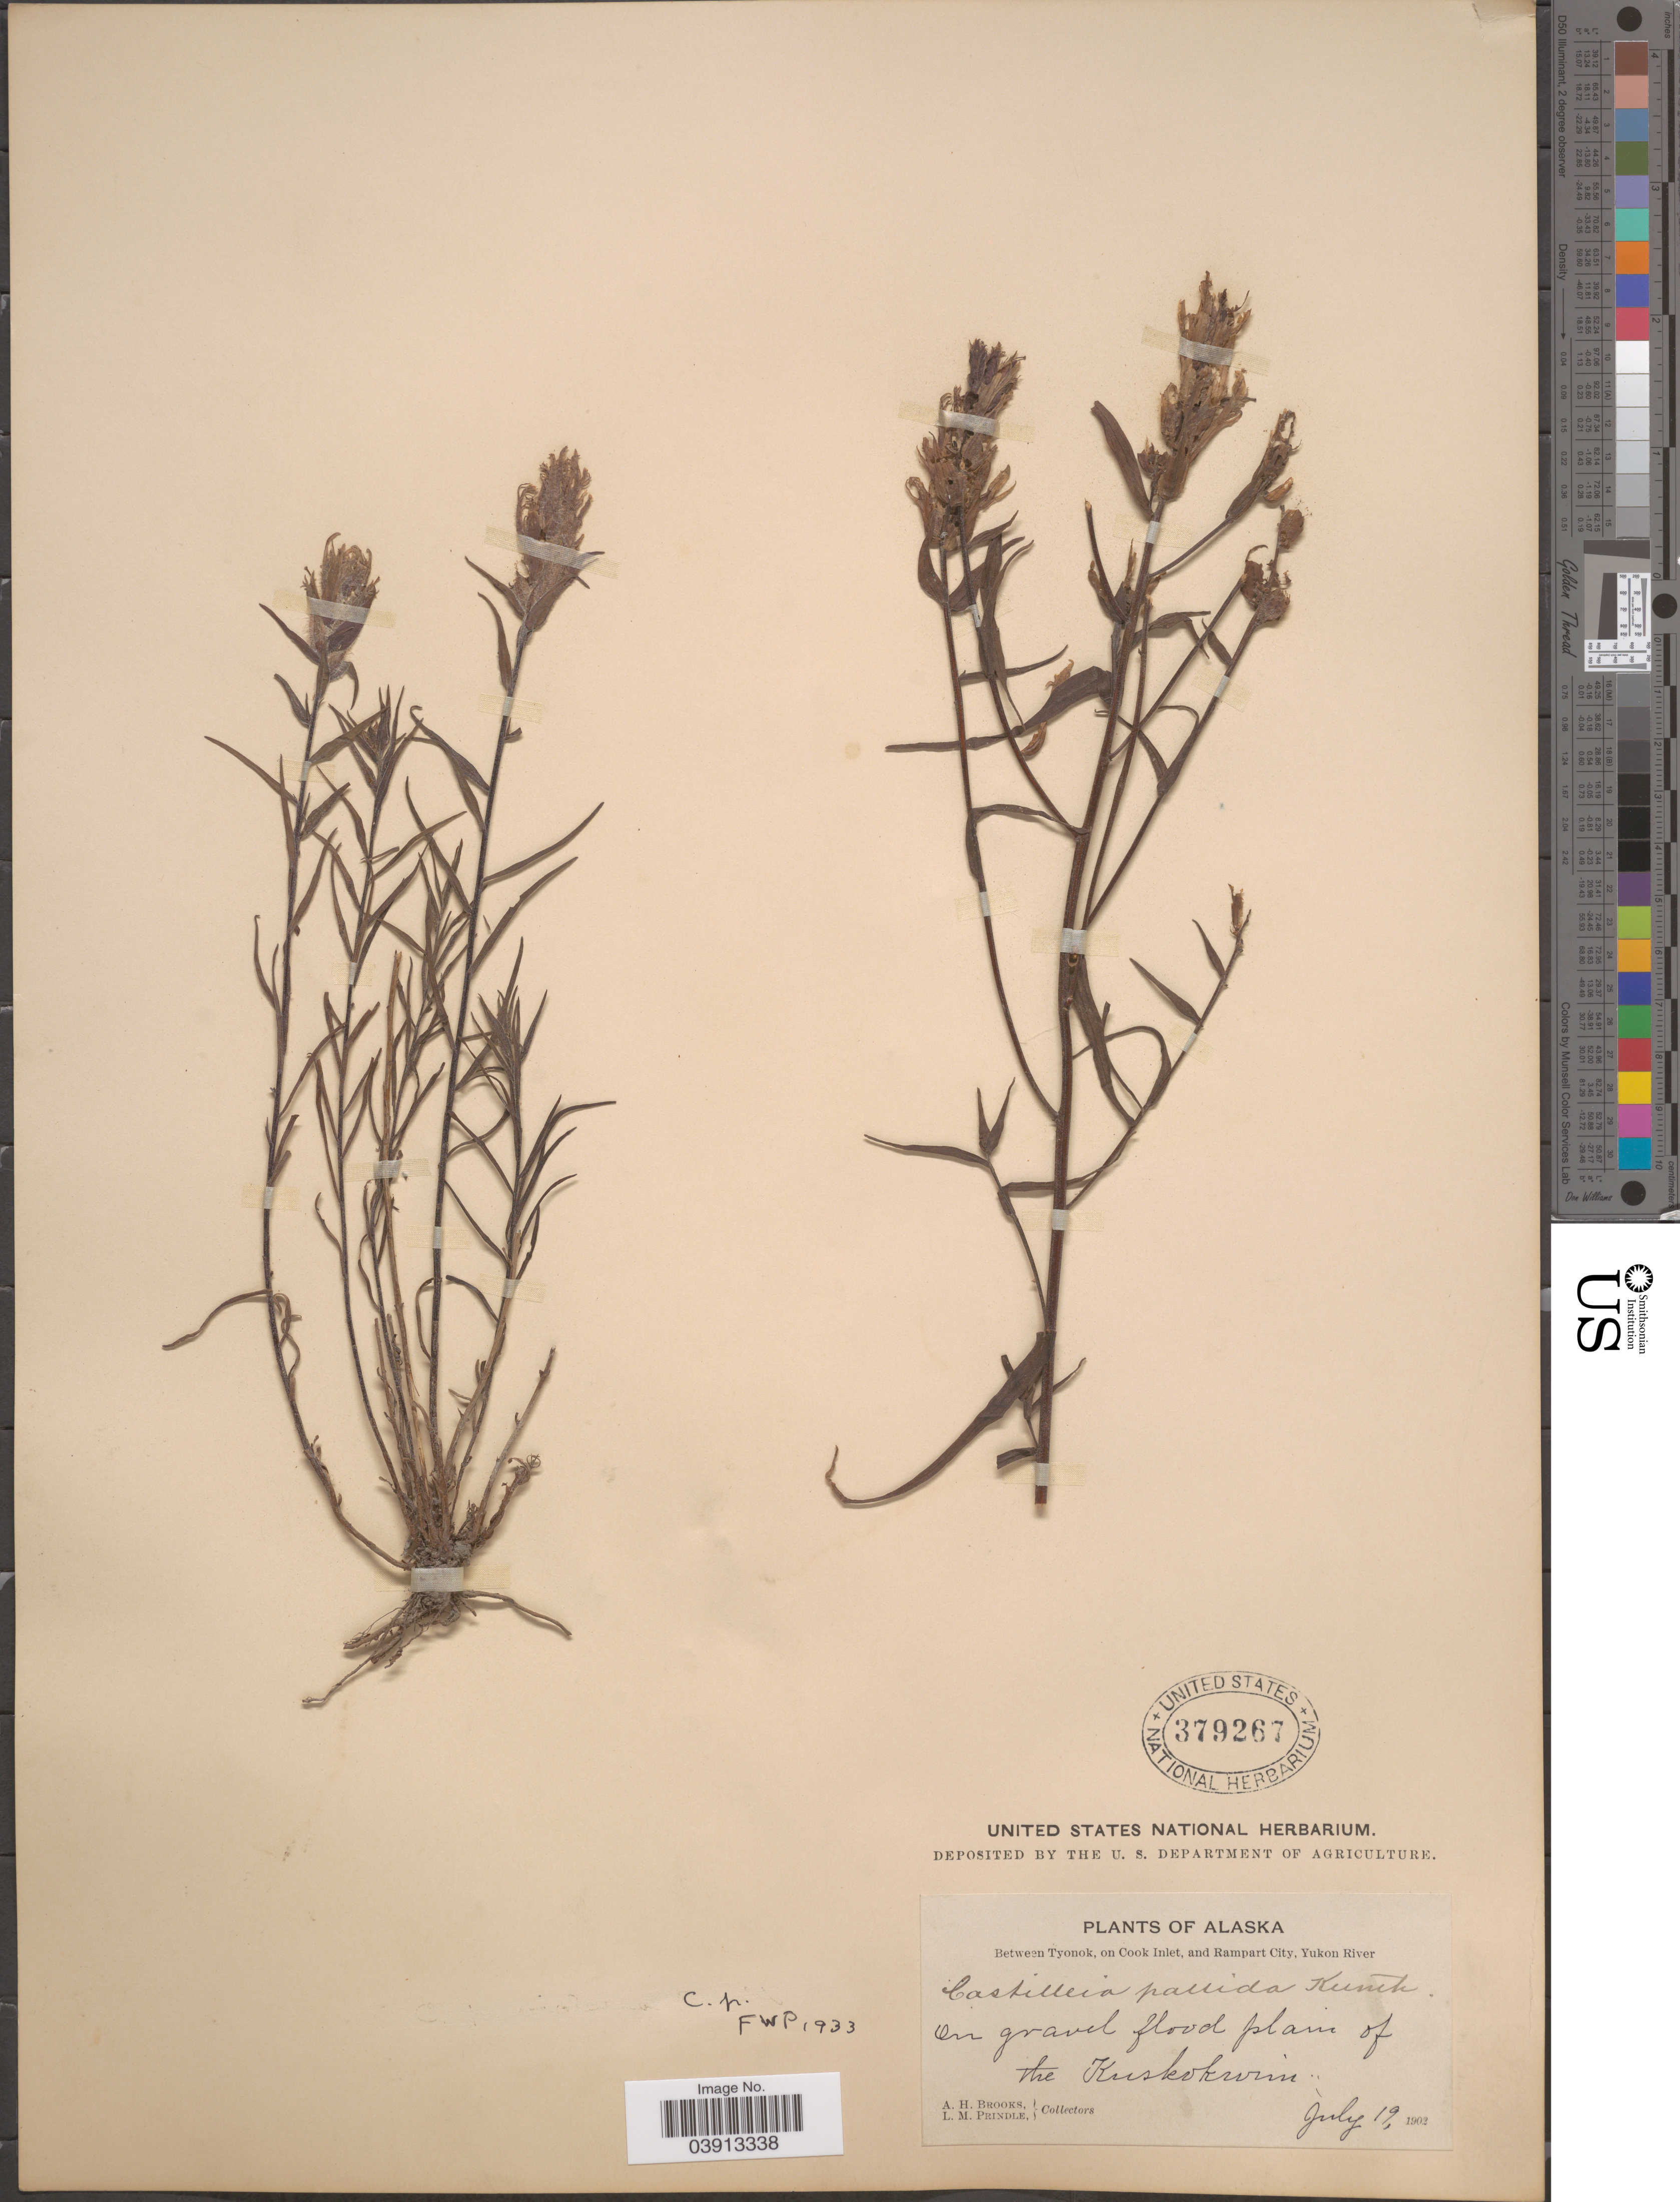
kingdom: Plantae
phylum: Tracheophyta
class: Magnoliopsida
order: Lamiales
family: Orobanchaceae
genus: Castilleja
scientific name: Castilleja pallida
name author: (L.) Spreng.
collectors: A. Brooks & L. Prindle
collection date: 1903-07-19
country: United States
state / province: Alaska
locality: Between Tyonok, on Cook Inlet, and Rampart City, Yukon River. On gravel flood plain of the Kuskokwim.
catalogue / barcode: US 379267